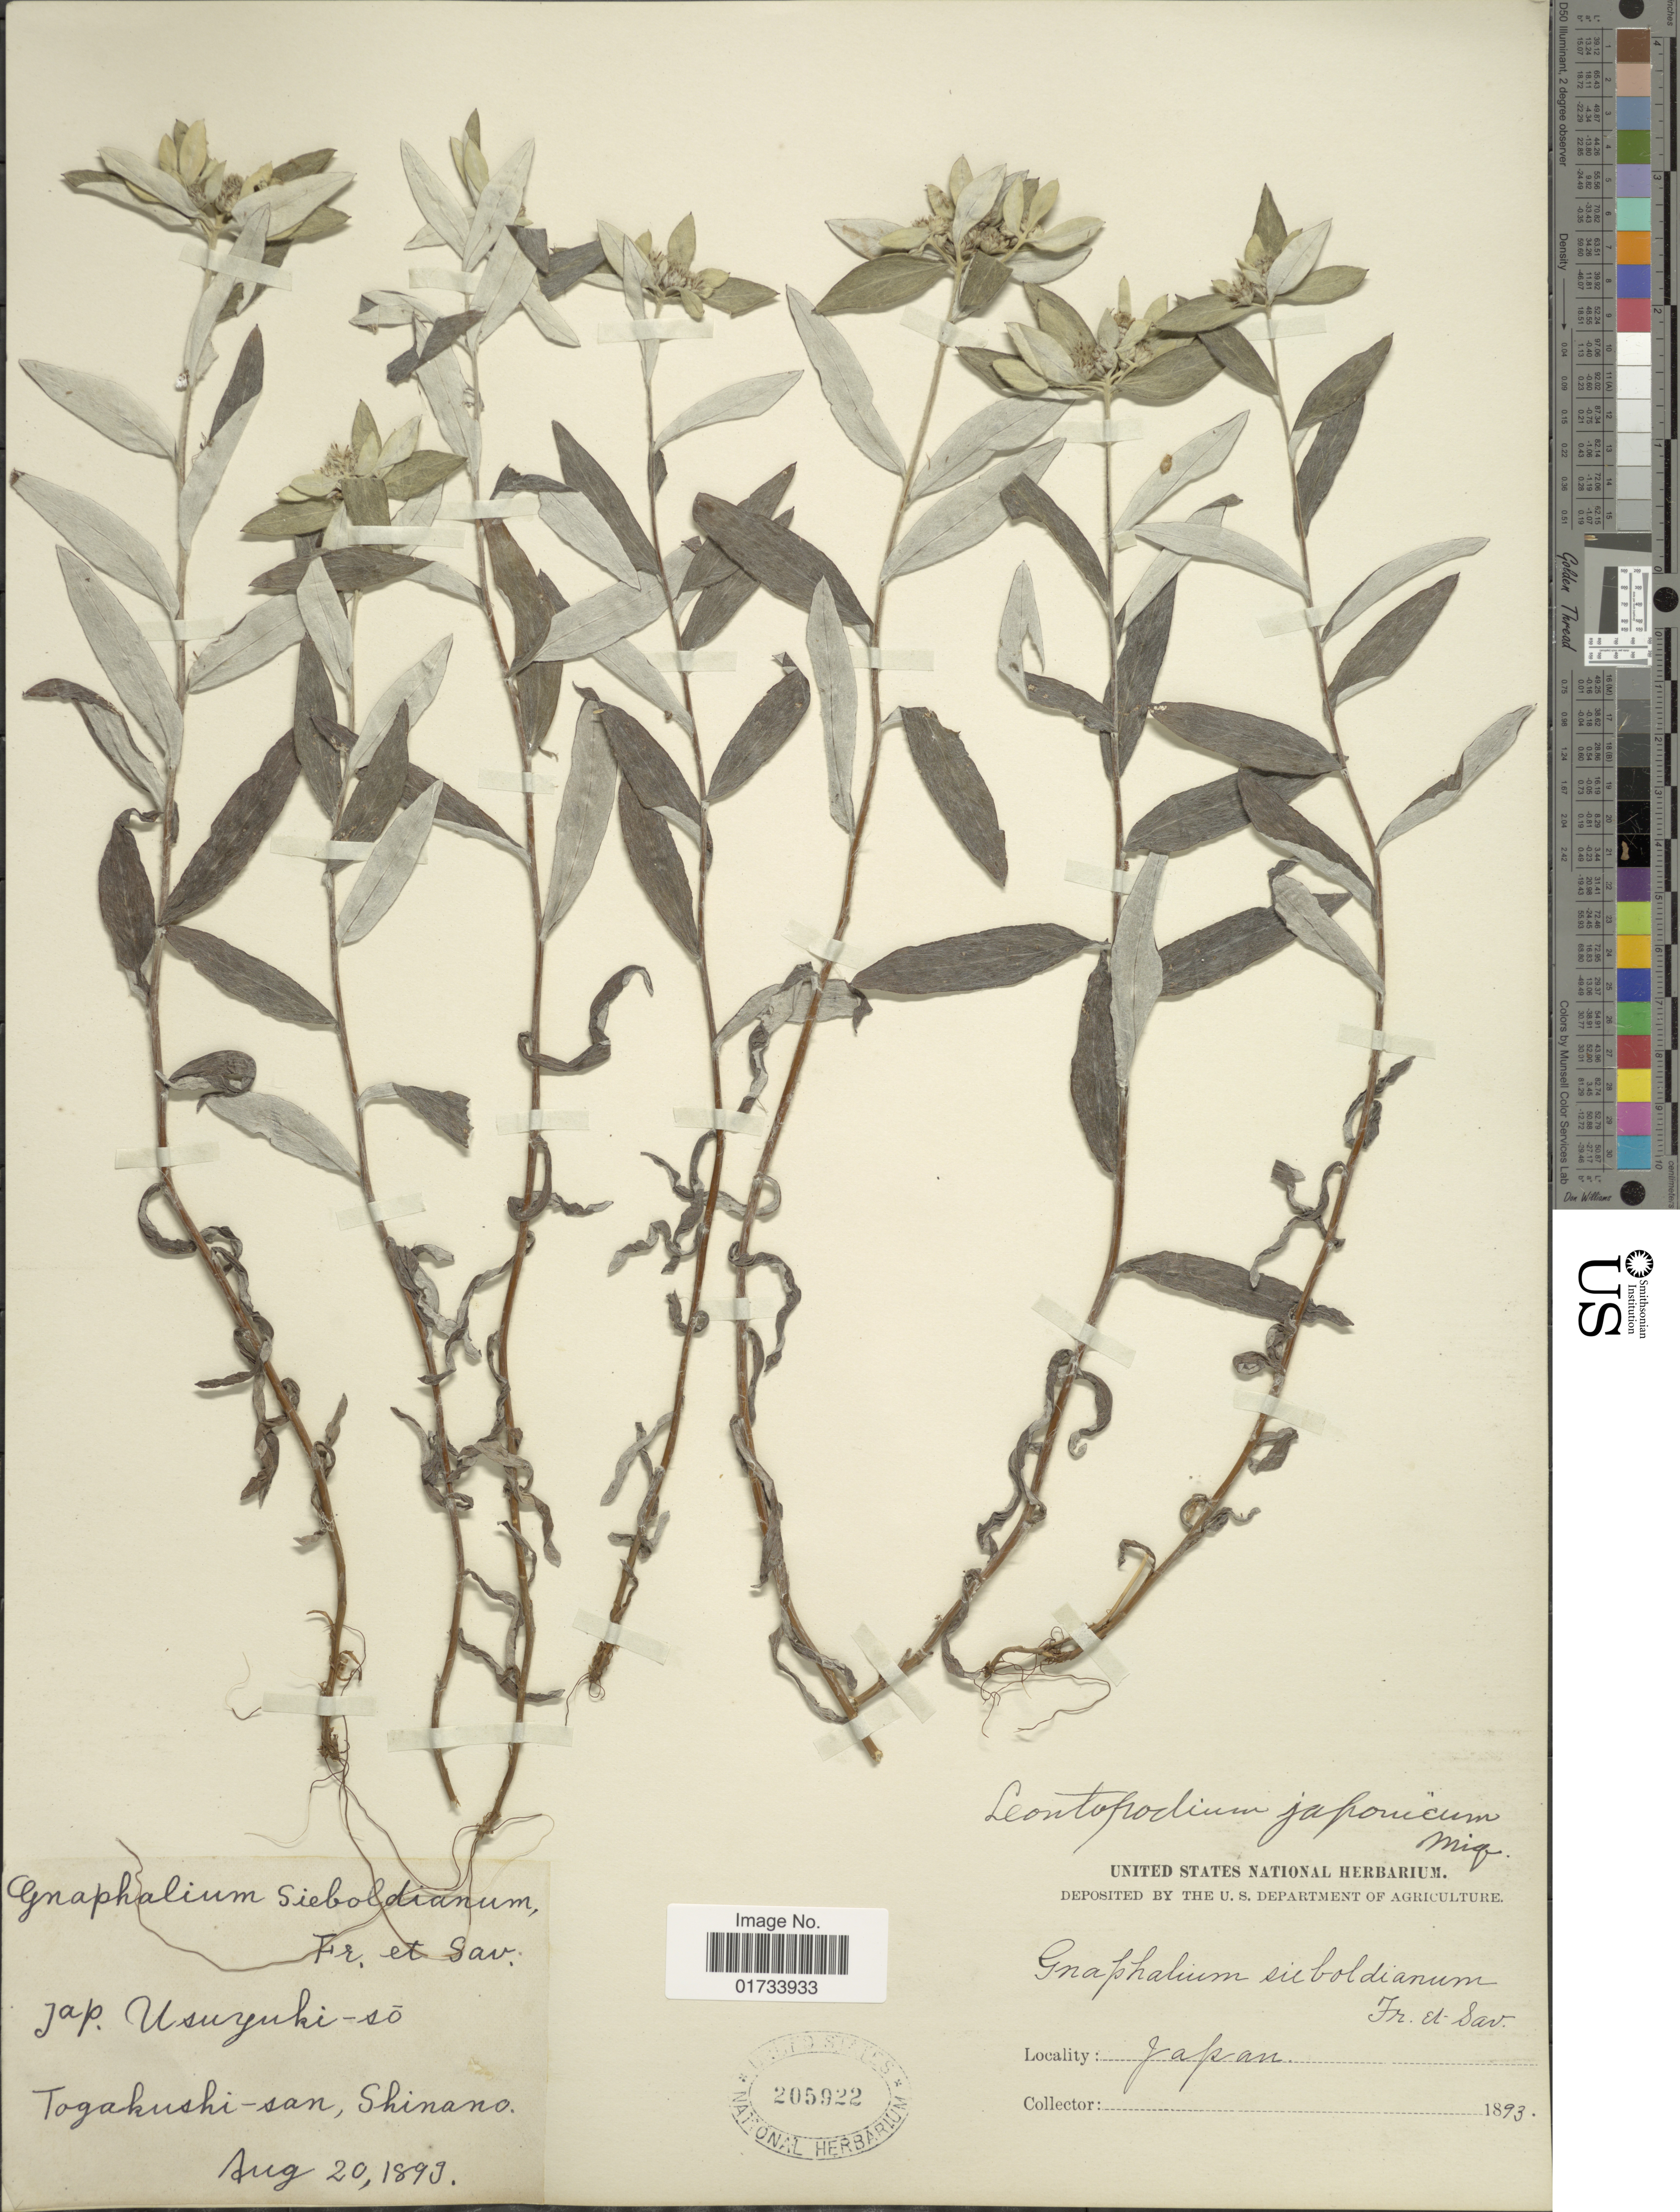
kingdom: Plantae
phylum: Tracheophyta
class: Magnoliopsida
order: Asterales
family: Asteraceae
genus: Leontopodium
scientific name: Leontopodium japonicum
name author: Miq.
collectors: National Museum of Natural History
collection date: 1893-08-20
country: Japan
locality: Usuyuki-so, Togakushi-san, Shinano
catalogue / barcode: US 205922